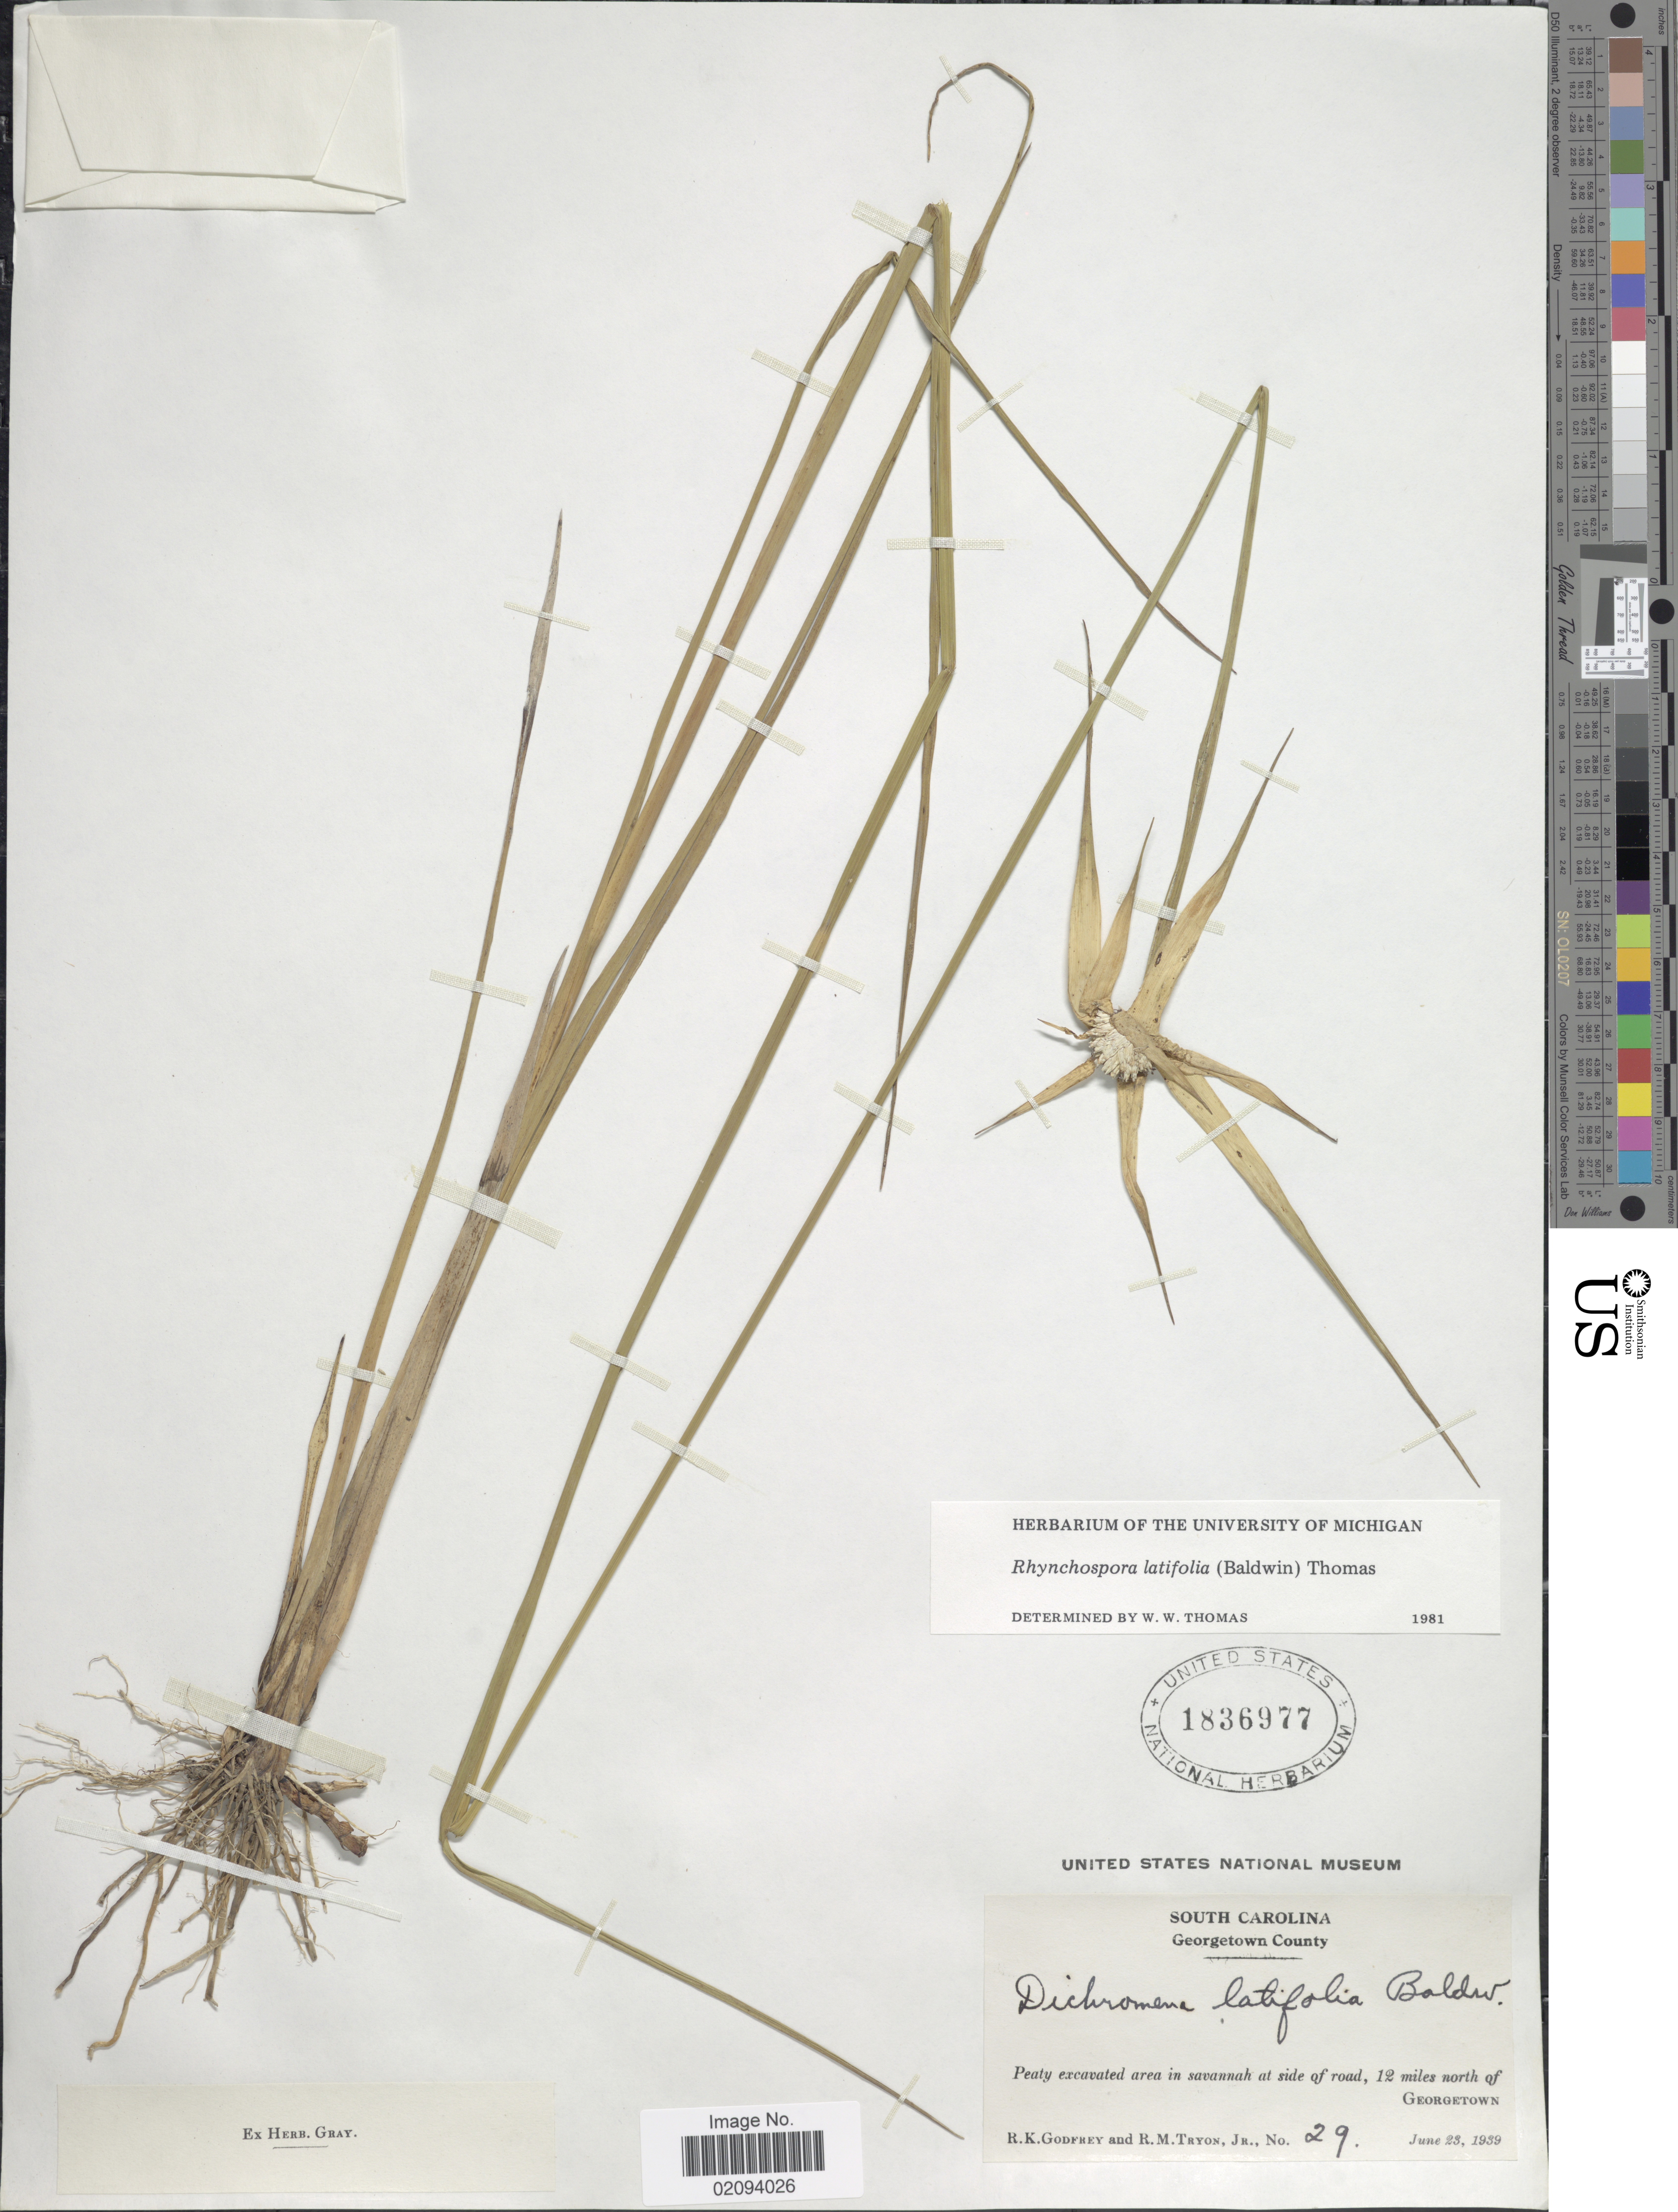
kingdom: Plantae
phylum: Tracheophyta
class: Liliopsida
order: Poales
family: Cyperaceae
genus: Rhynchospora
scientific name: Rhynchospora latifolia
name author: (Baldwin ex Elliott) W.W. Thomas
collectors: R. K. Godfrey & R. M. Tryon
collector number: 29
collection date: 1939-06-23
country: United States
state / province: South Carolina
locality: Georgetown County. Peaty excavated area in savannah at side of road, 12 miles north of Georgetown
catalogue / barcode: US 1836977